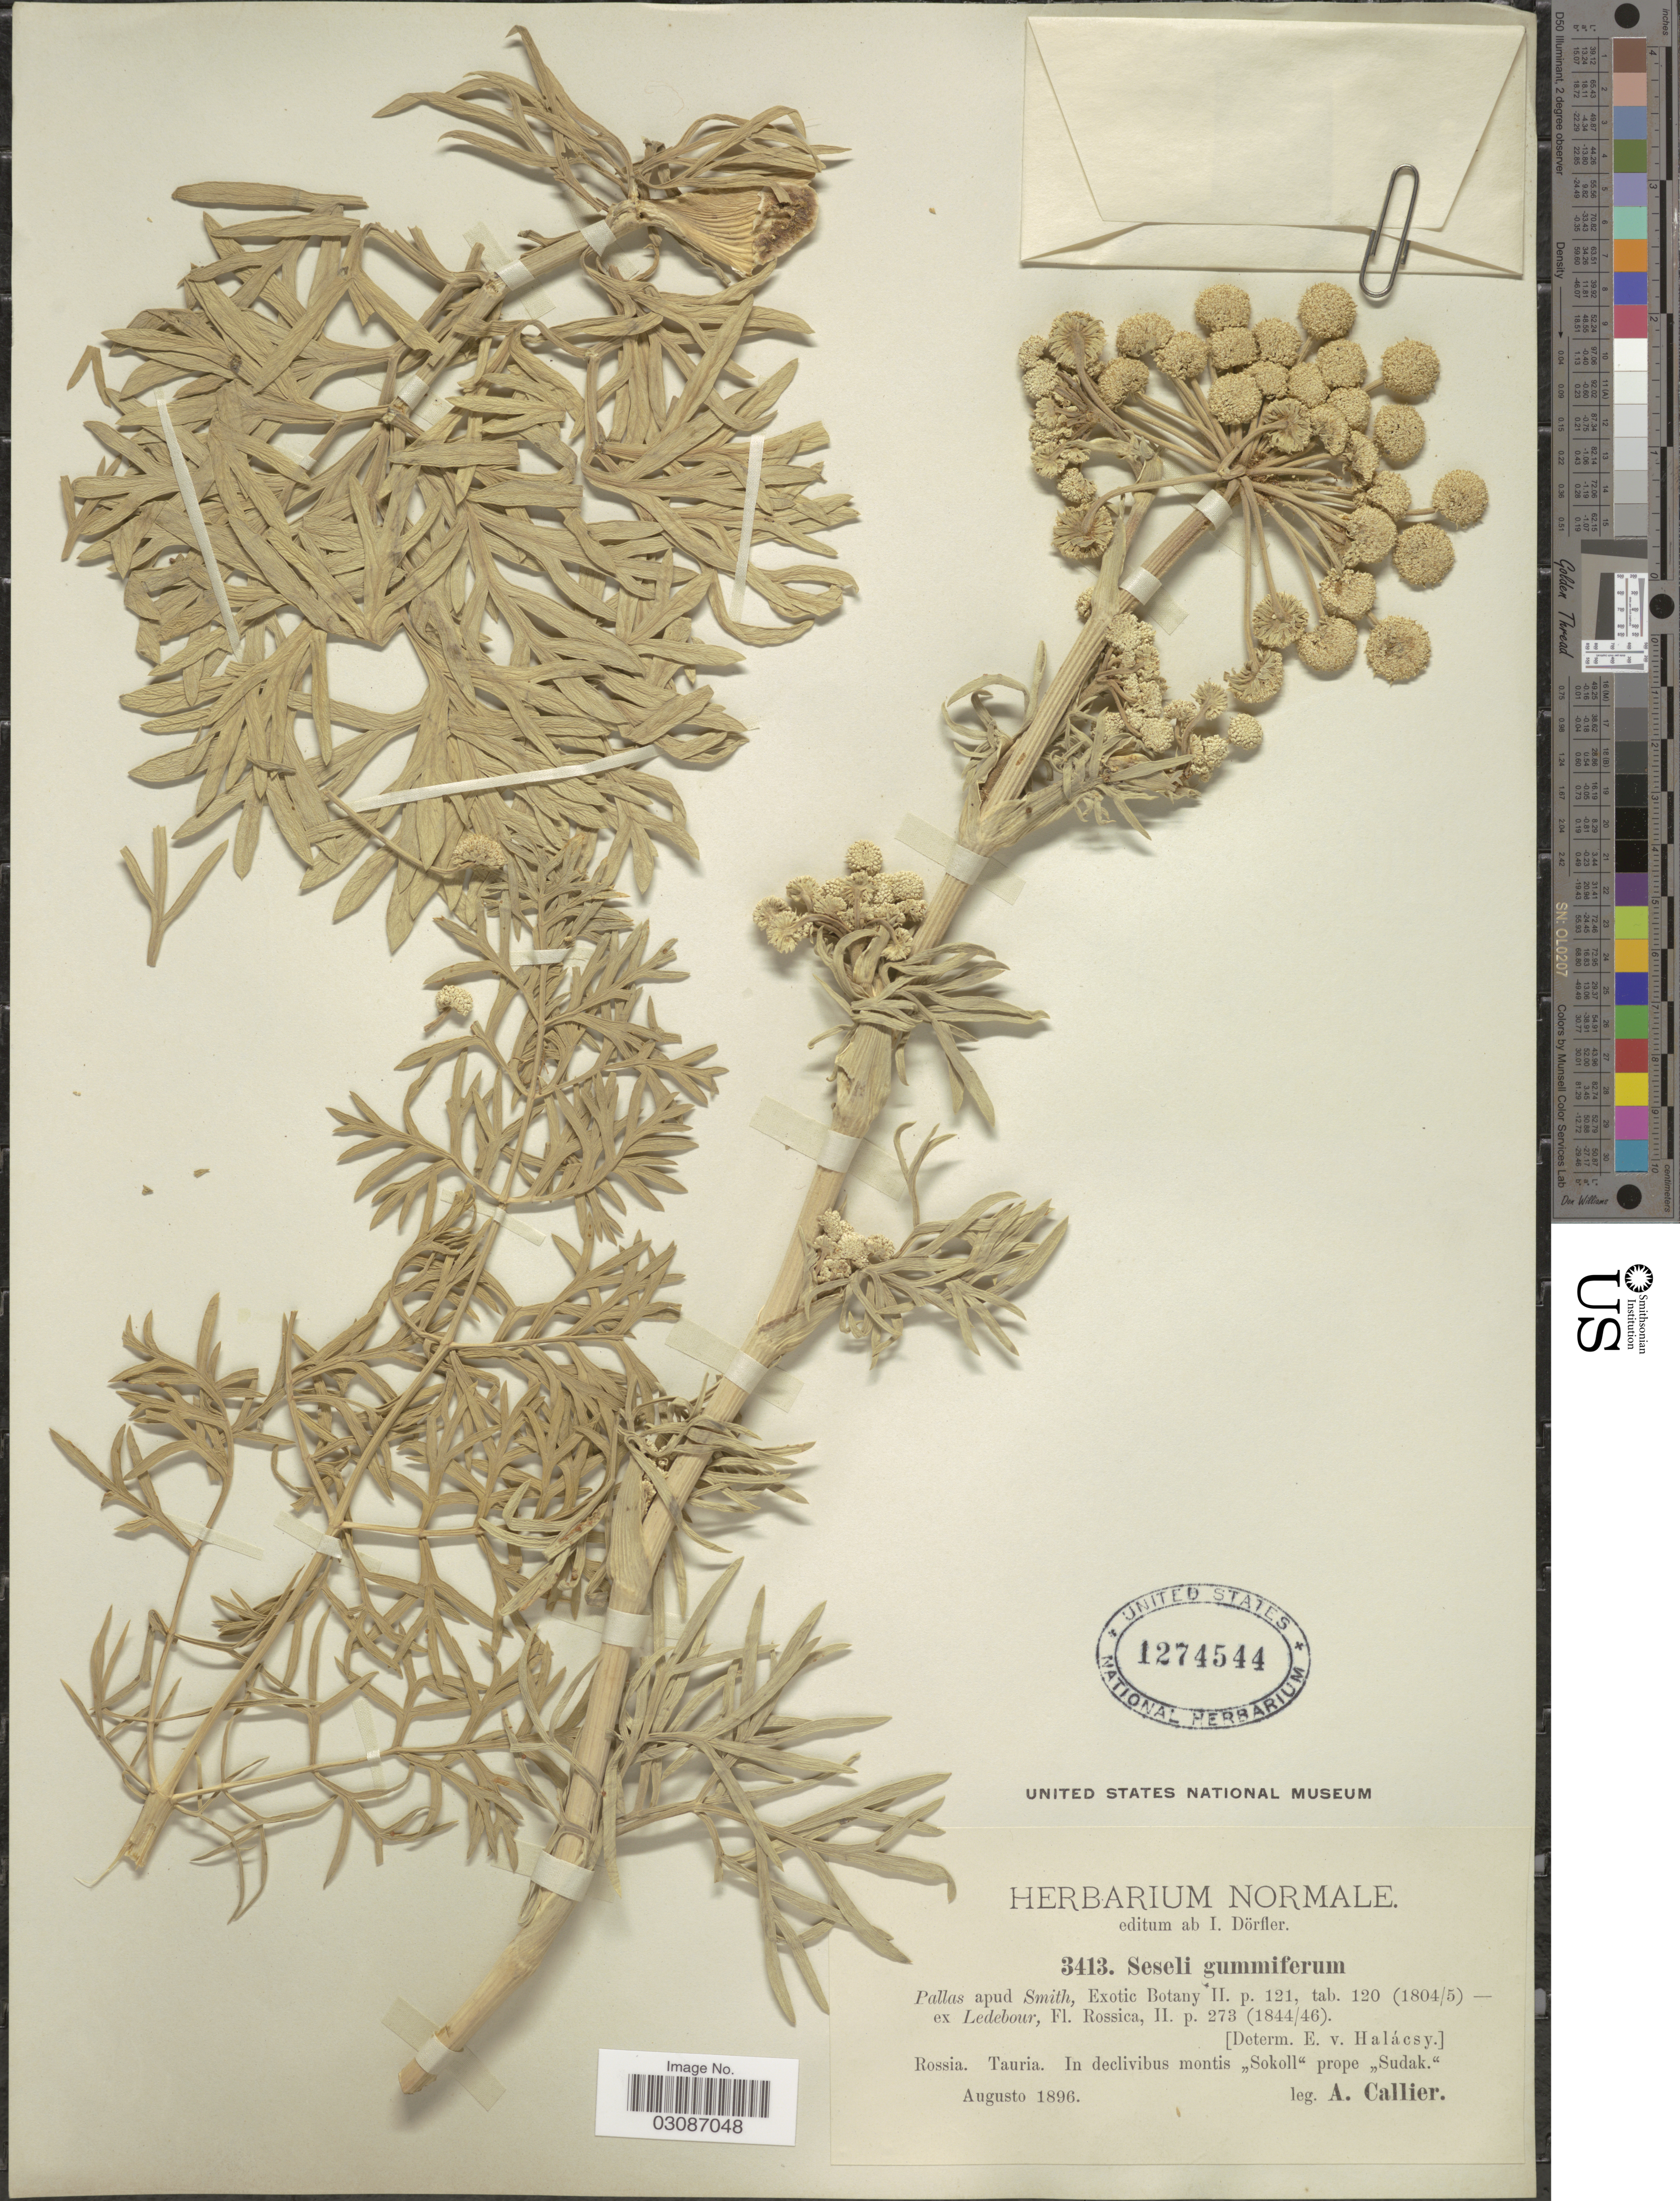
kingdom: Plantae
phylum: Tracheophyta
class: Magnoliopsida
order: Apiales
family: Apiaceae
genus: Seseli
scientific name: Seseli gummiferum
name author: Pall. ex Sm.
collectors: A. Callier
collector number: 3413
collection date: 1896-08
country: Ukraine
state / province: Crimea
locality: Rossia. Tauria. In declivibus montis "Sokoll" prope "Sudak".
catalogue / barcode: US 1274544